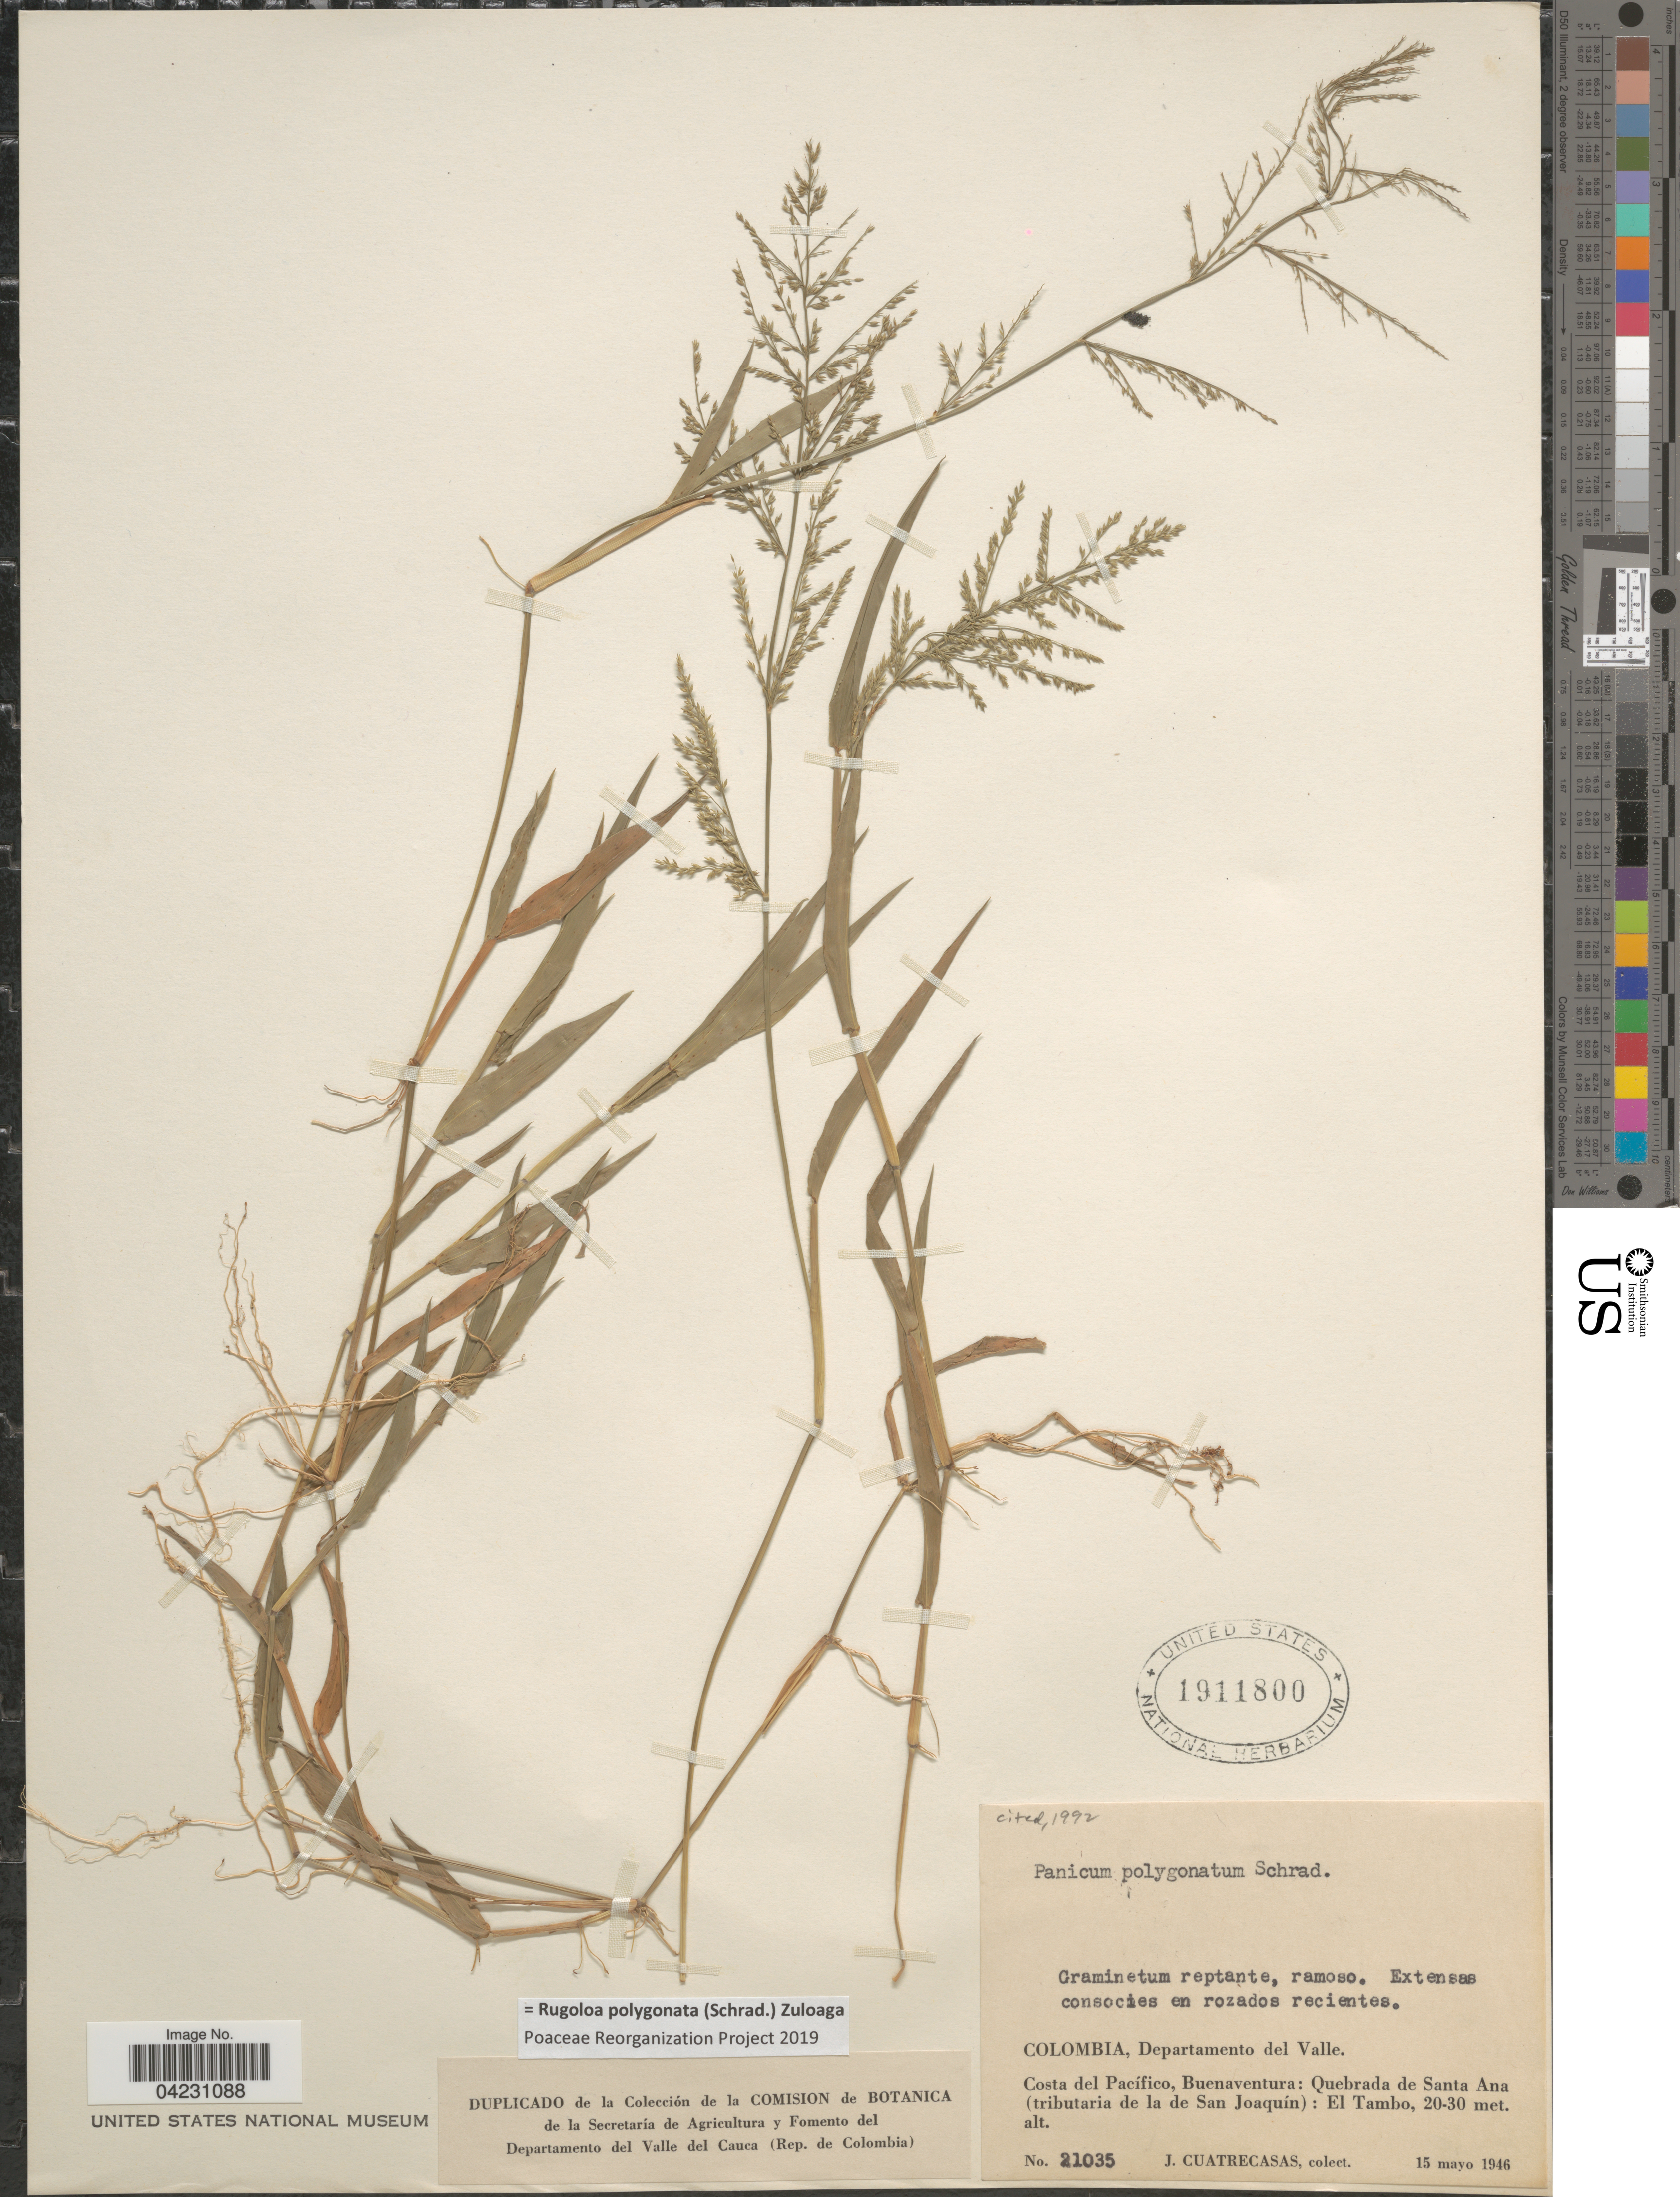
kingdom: Plantae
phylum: Tracheophyta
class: Liliopsida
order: Poales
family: Poaceae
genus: Rugoloa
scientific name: Rugoloa polygonata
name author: (Schrad.) Zuloaga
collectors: J. Cuatrecasas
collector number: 21035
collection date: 1946-05-15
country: Colombia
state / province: Valle del Cauca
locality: Departamento del Valle. Costa del Pacífico, Buenaventura: Quebrada de Santa Ana (tributaria de la de San Joaquín): El Tambo.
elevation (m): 20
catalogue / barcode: US 1911800